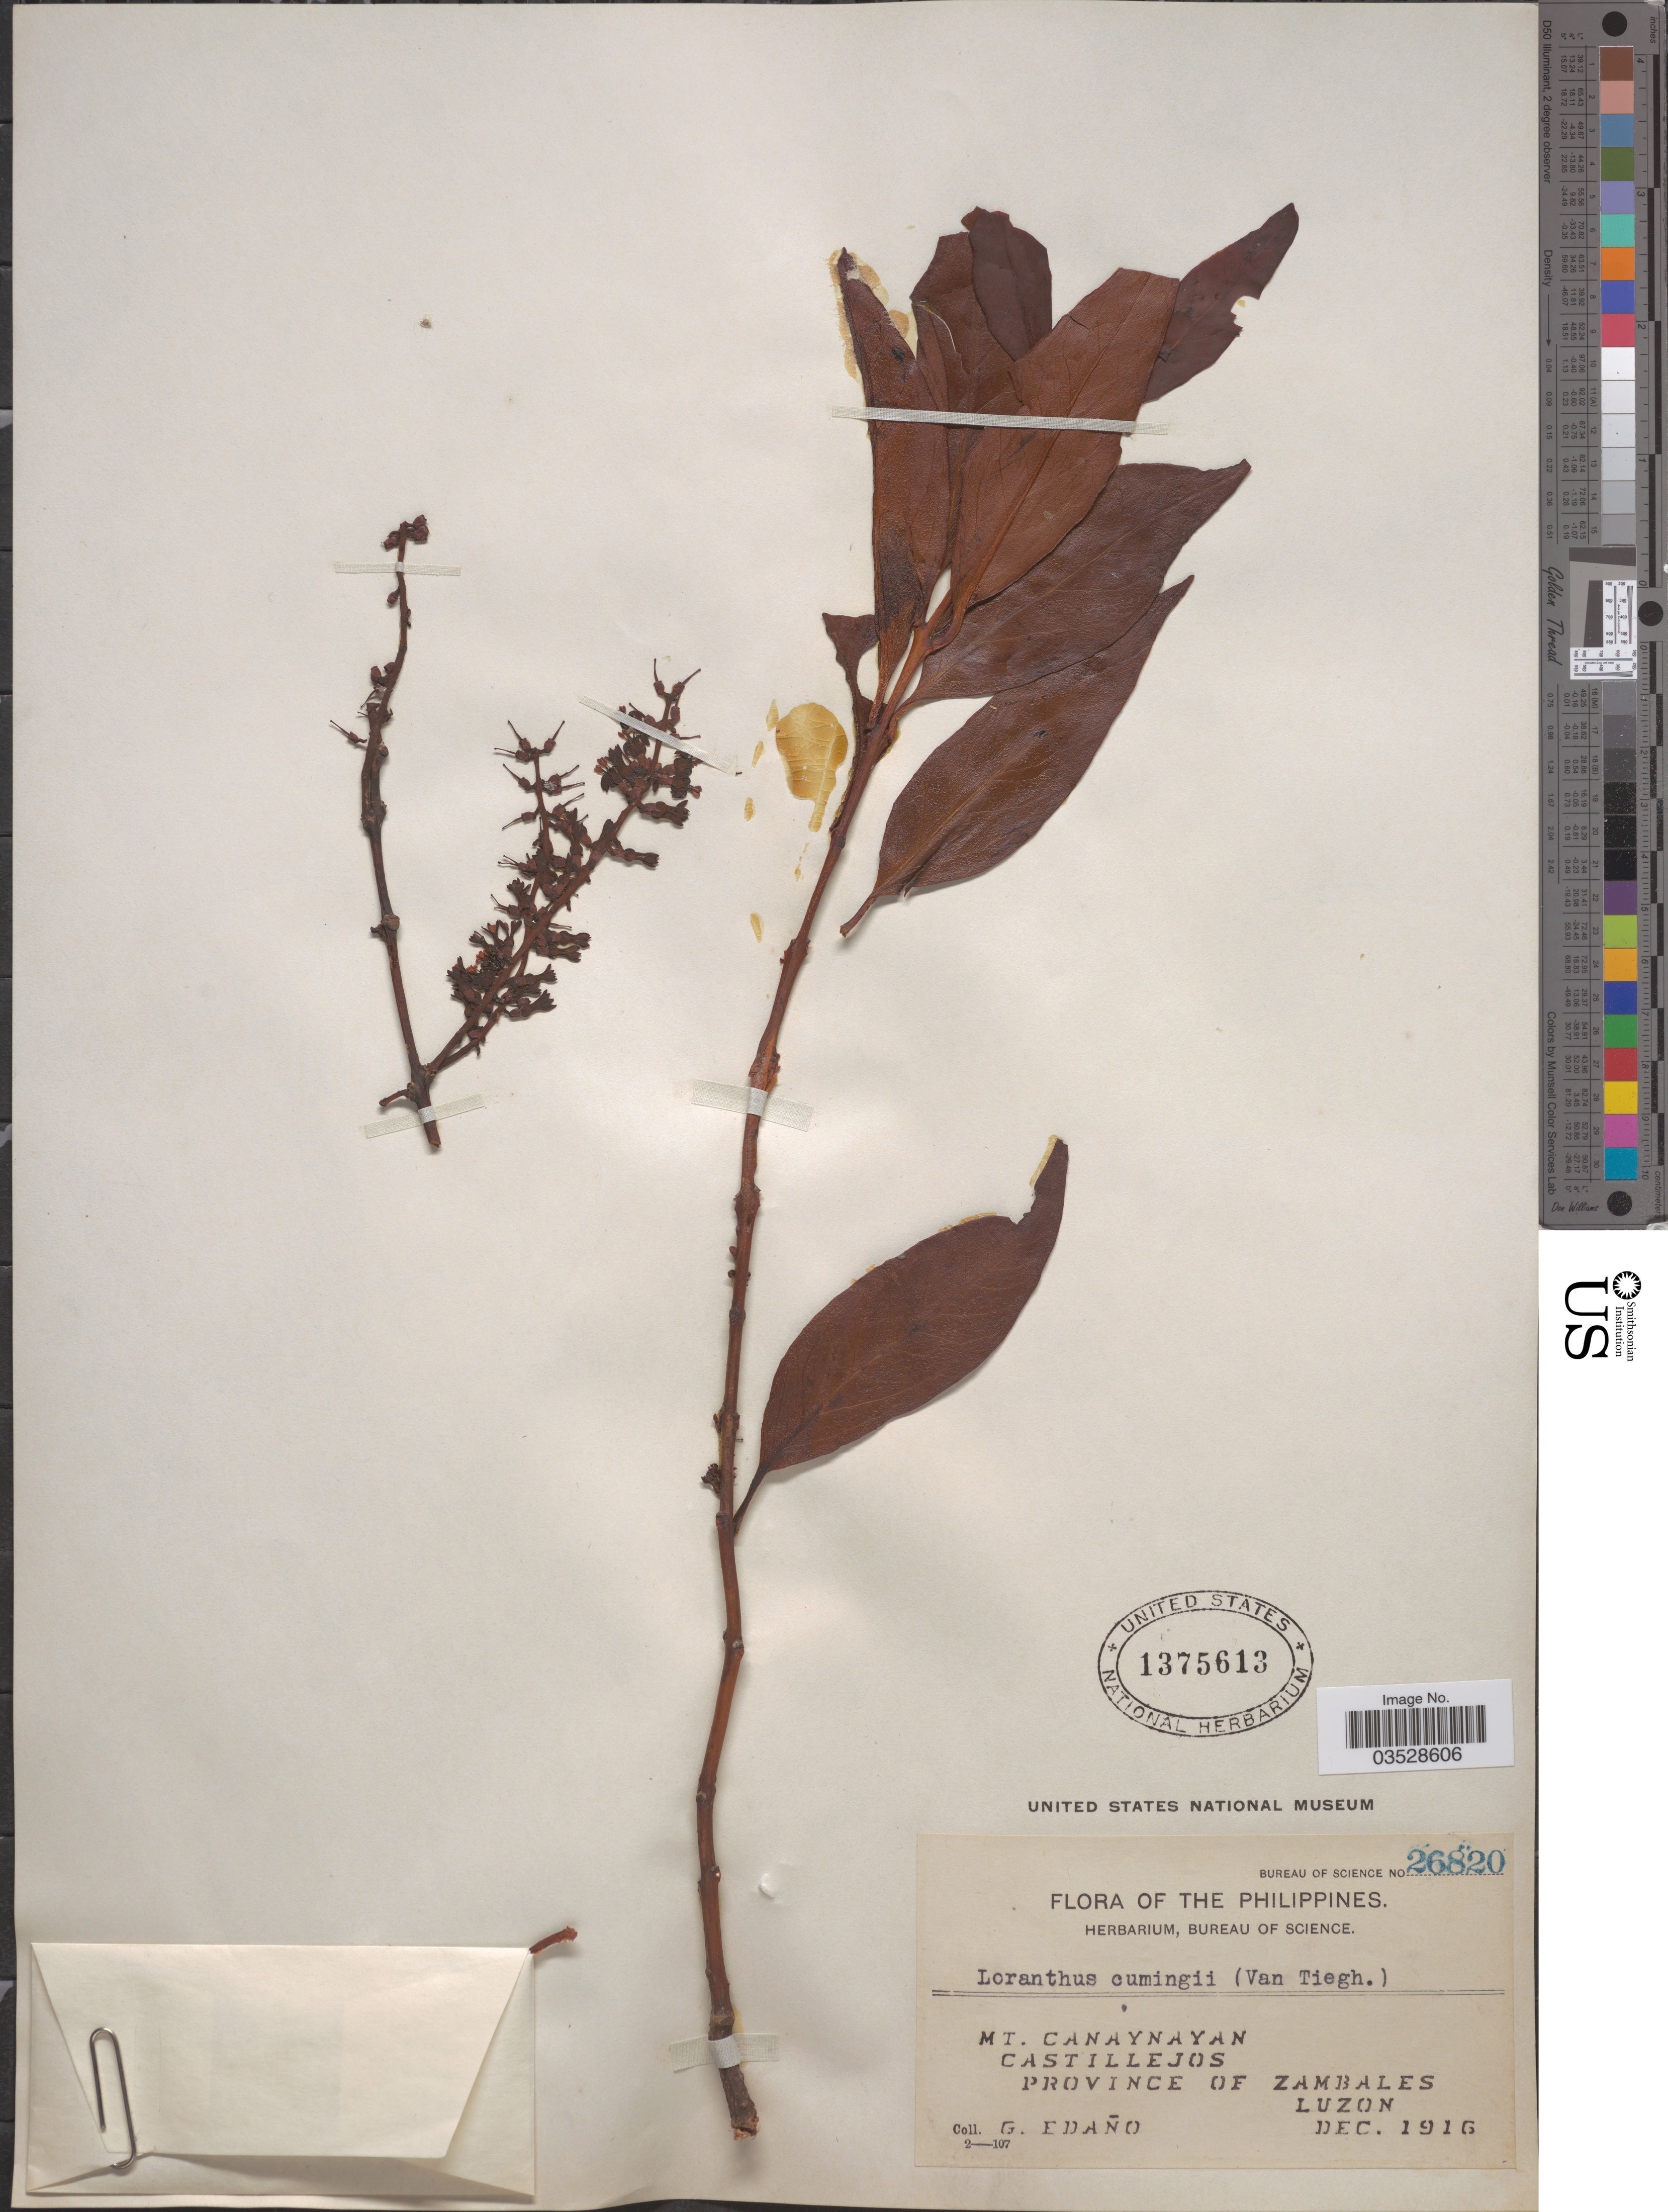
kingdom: Plantae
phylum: Tracheophyta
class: Magnoliopsida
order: Santalales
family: Loranthaceae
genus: Loranthus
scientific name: Loranthus pentapetalus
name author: Roxb.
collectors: G. Edaño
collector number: Bureau of Science 26820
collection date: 1916-12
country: Philippines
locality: Mt. Canaynayan. Castillejos. Province of Zambales. Luzon.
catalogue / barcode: US 1375613